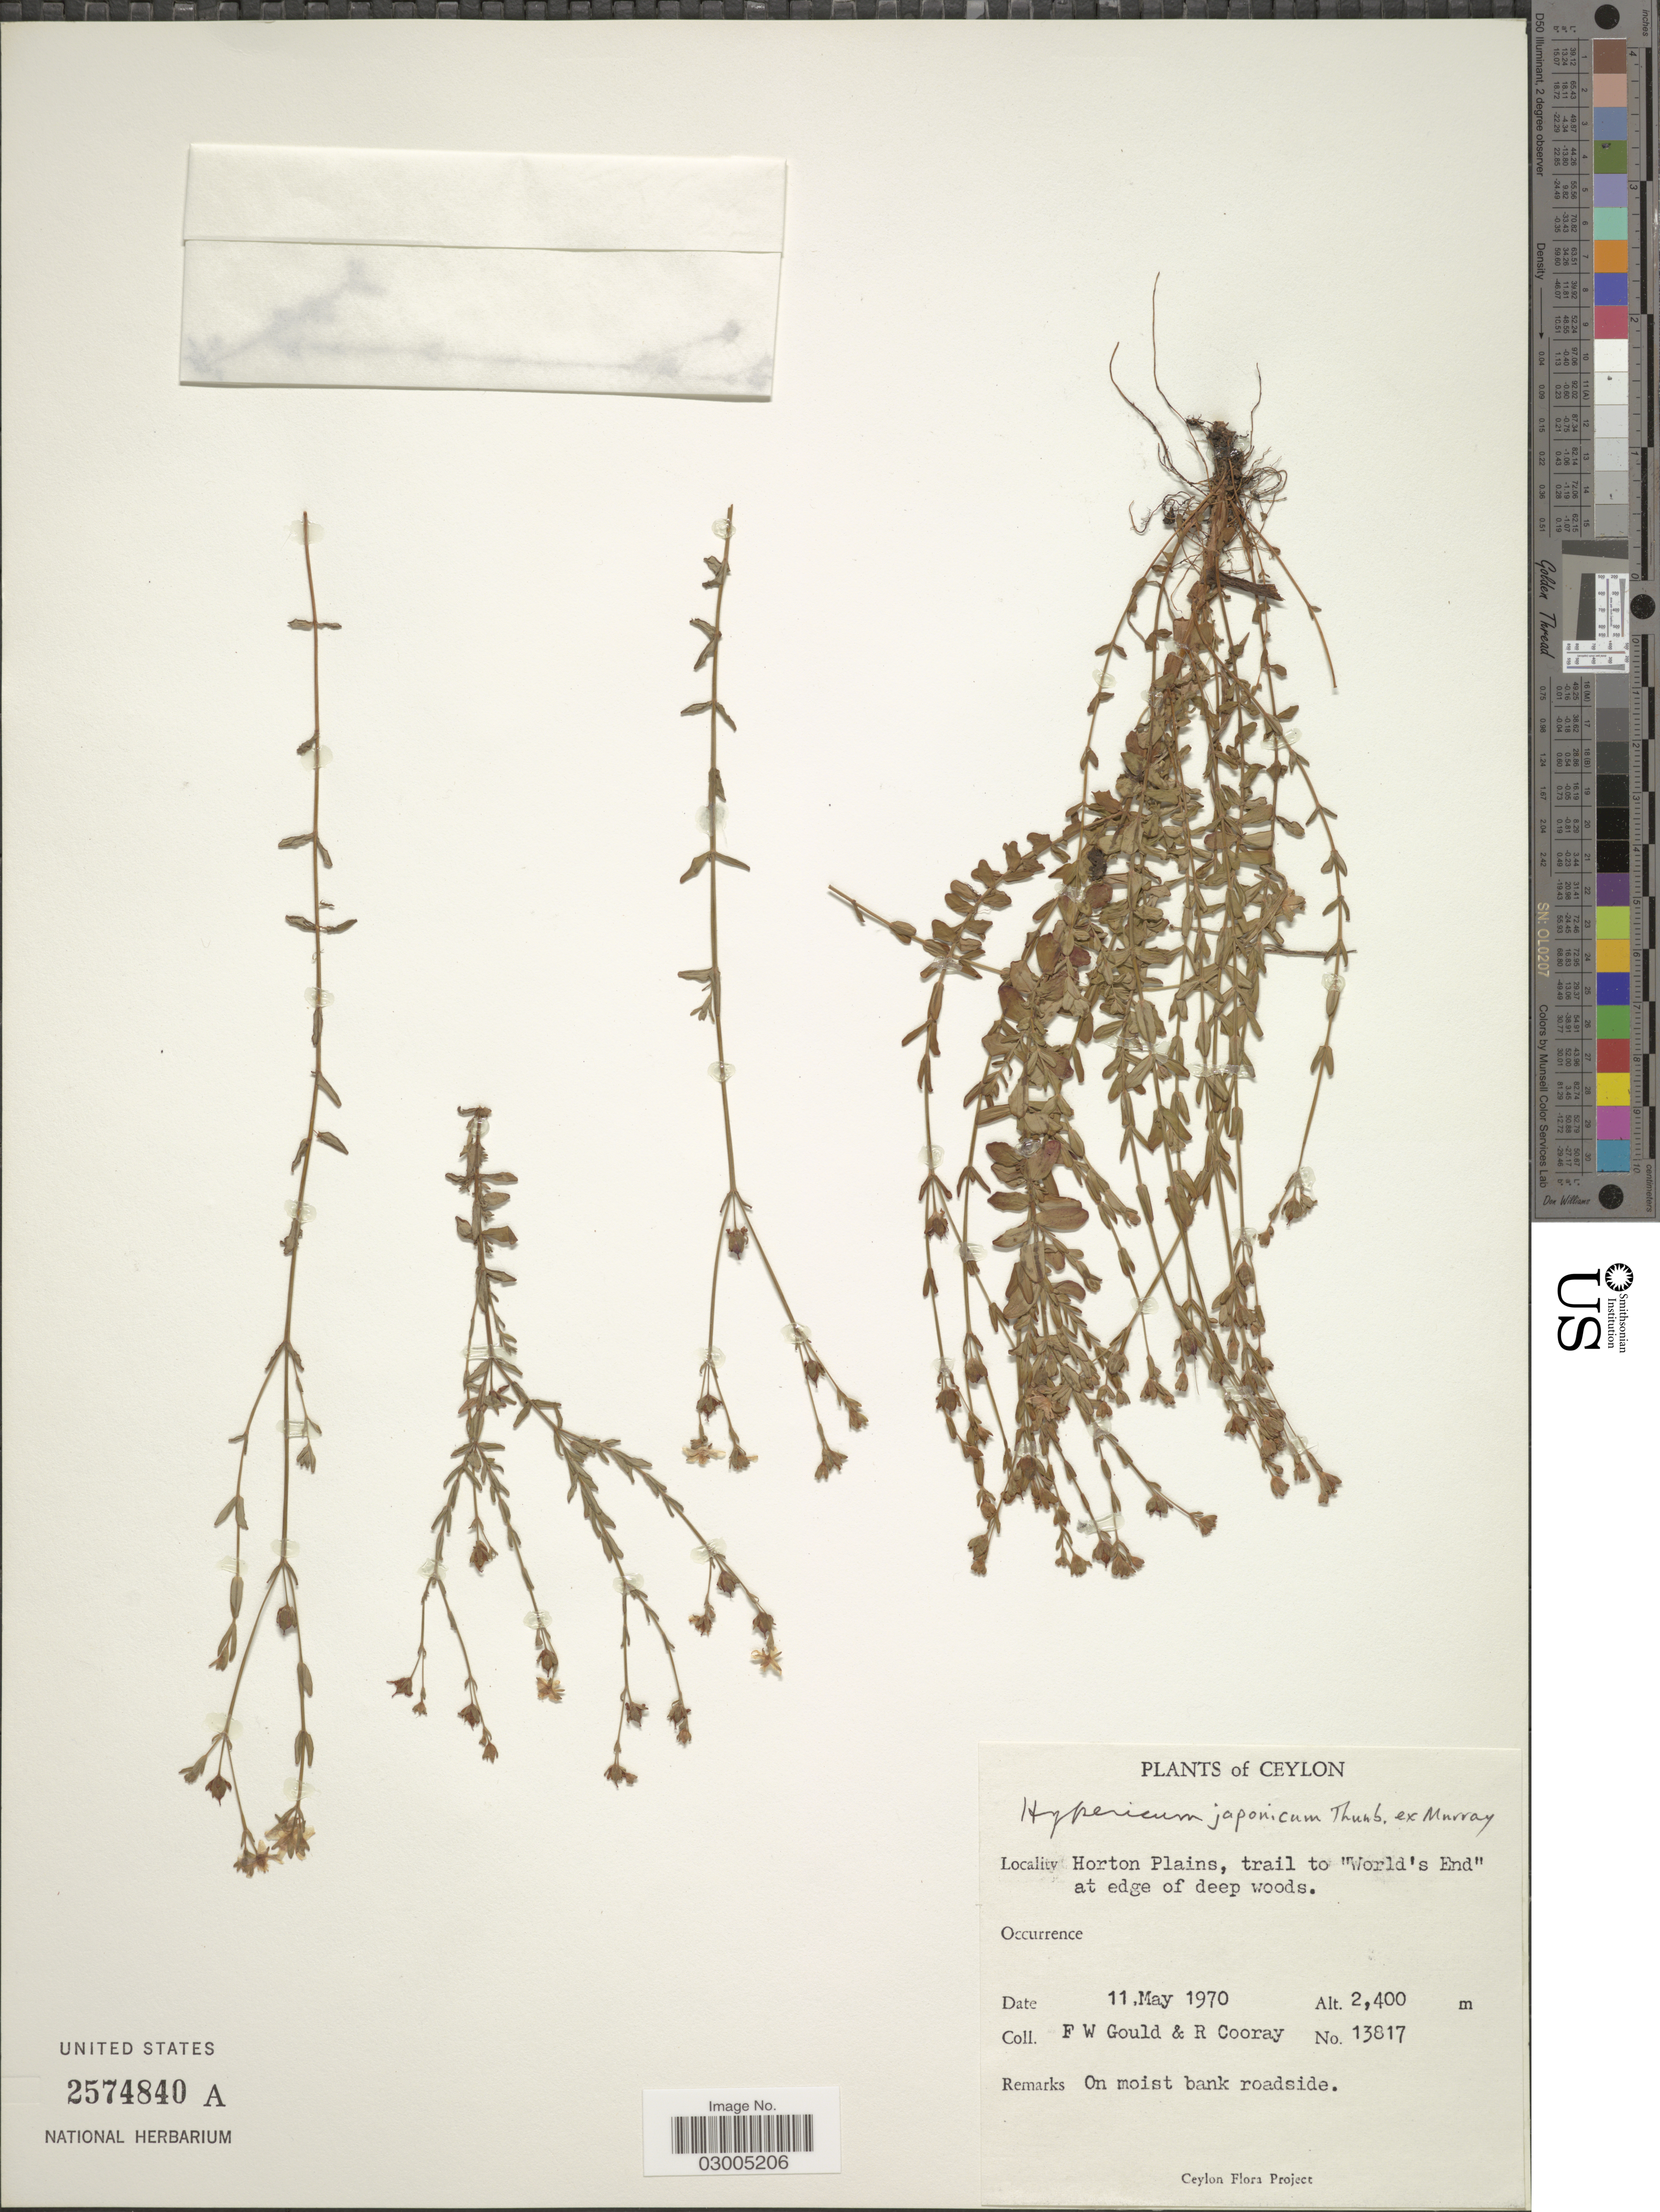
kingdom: Plantae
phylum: Tracheophyta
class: Magnoliopsida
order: Malpighiales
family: Hypericaceae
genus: Hypericum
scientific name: Hypericum japonicum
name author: Thunb.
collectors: F. W. Gould & R. Cooray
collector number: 13817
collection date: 1970-05-11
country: Sri Lanka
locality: Ceylon. Horton Plains, trail to "World's End" at edge of deep woods.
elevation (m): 2400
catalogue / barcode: US 2574840A